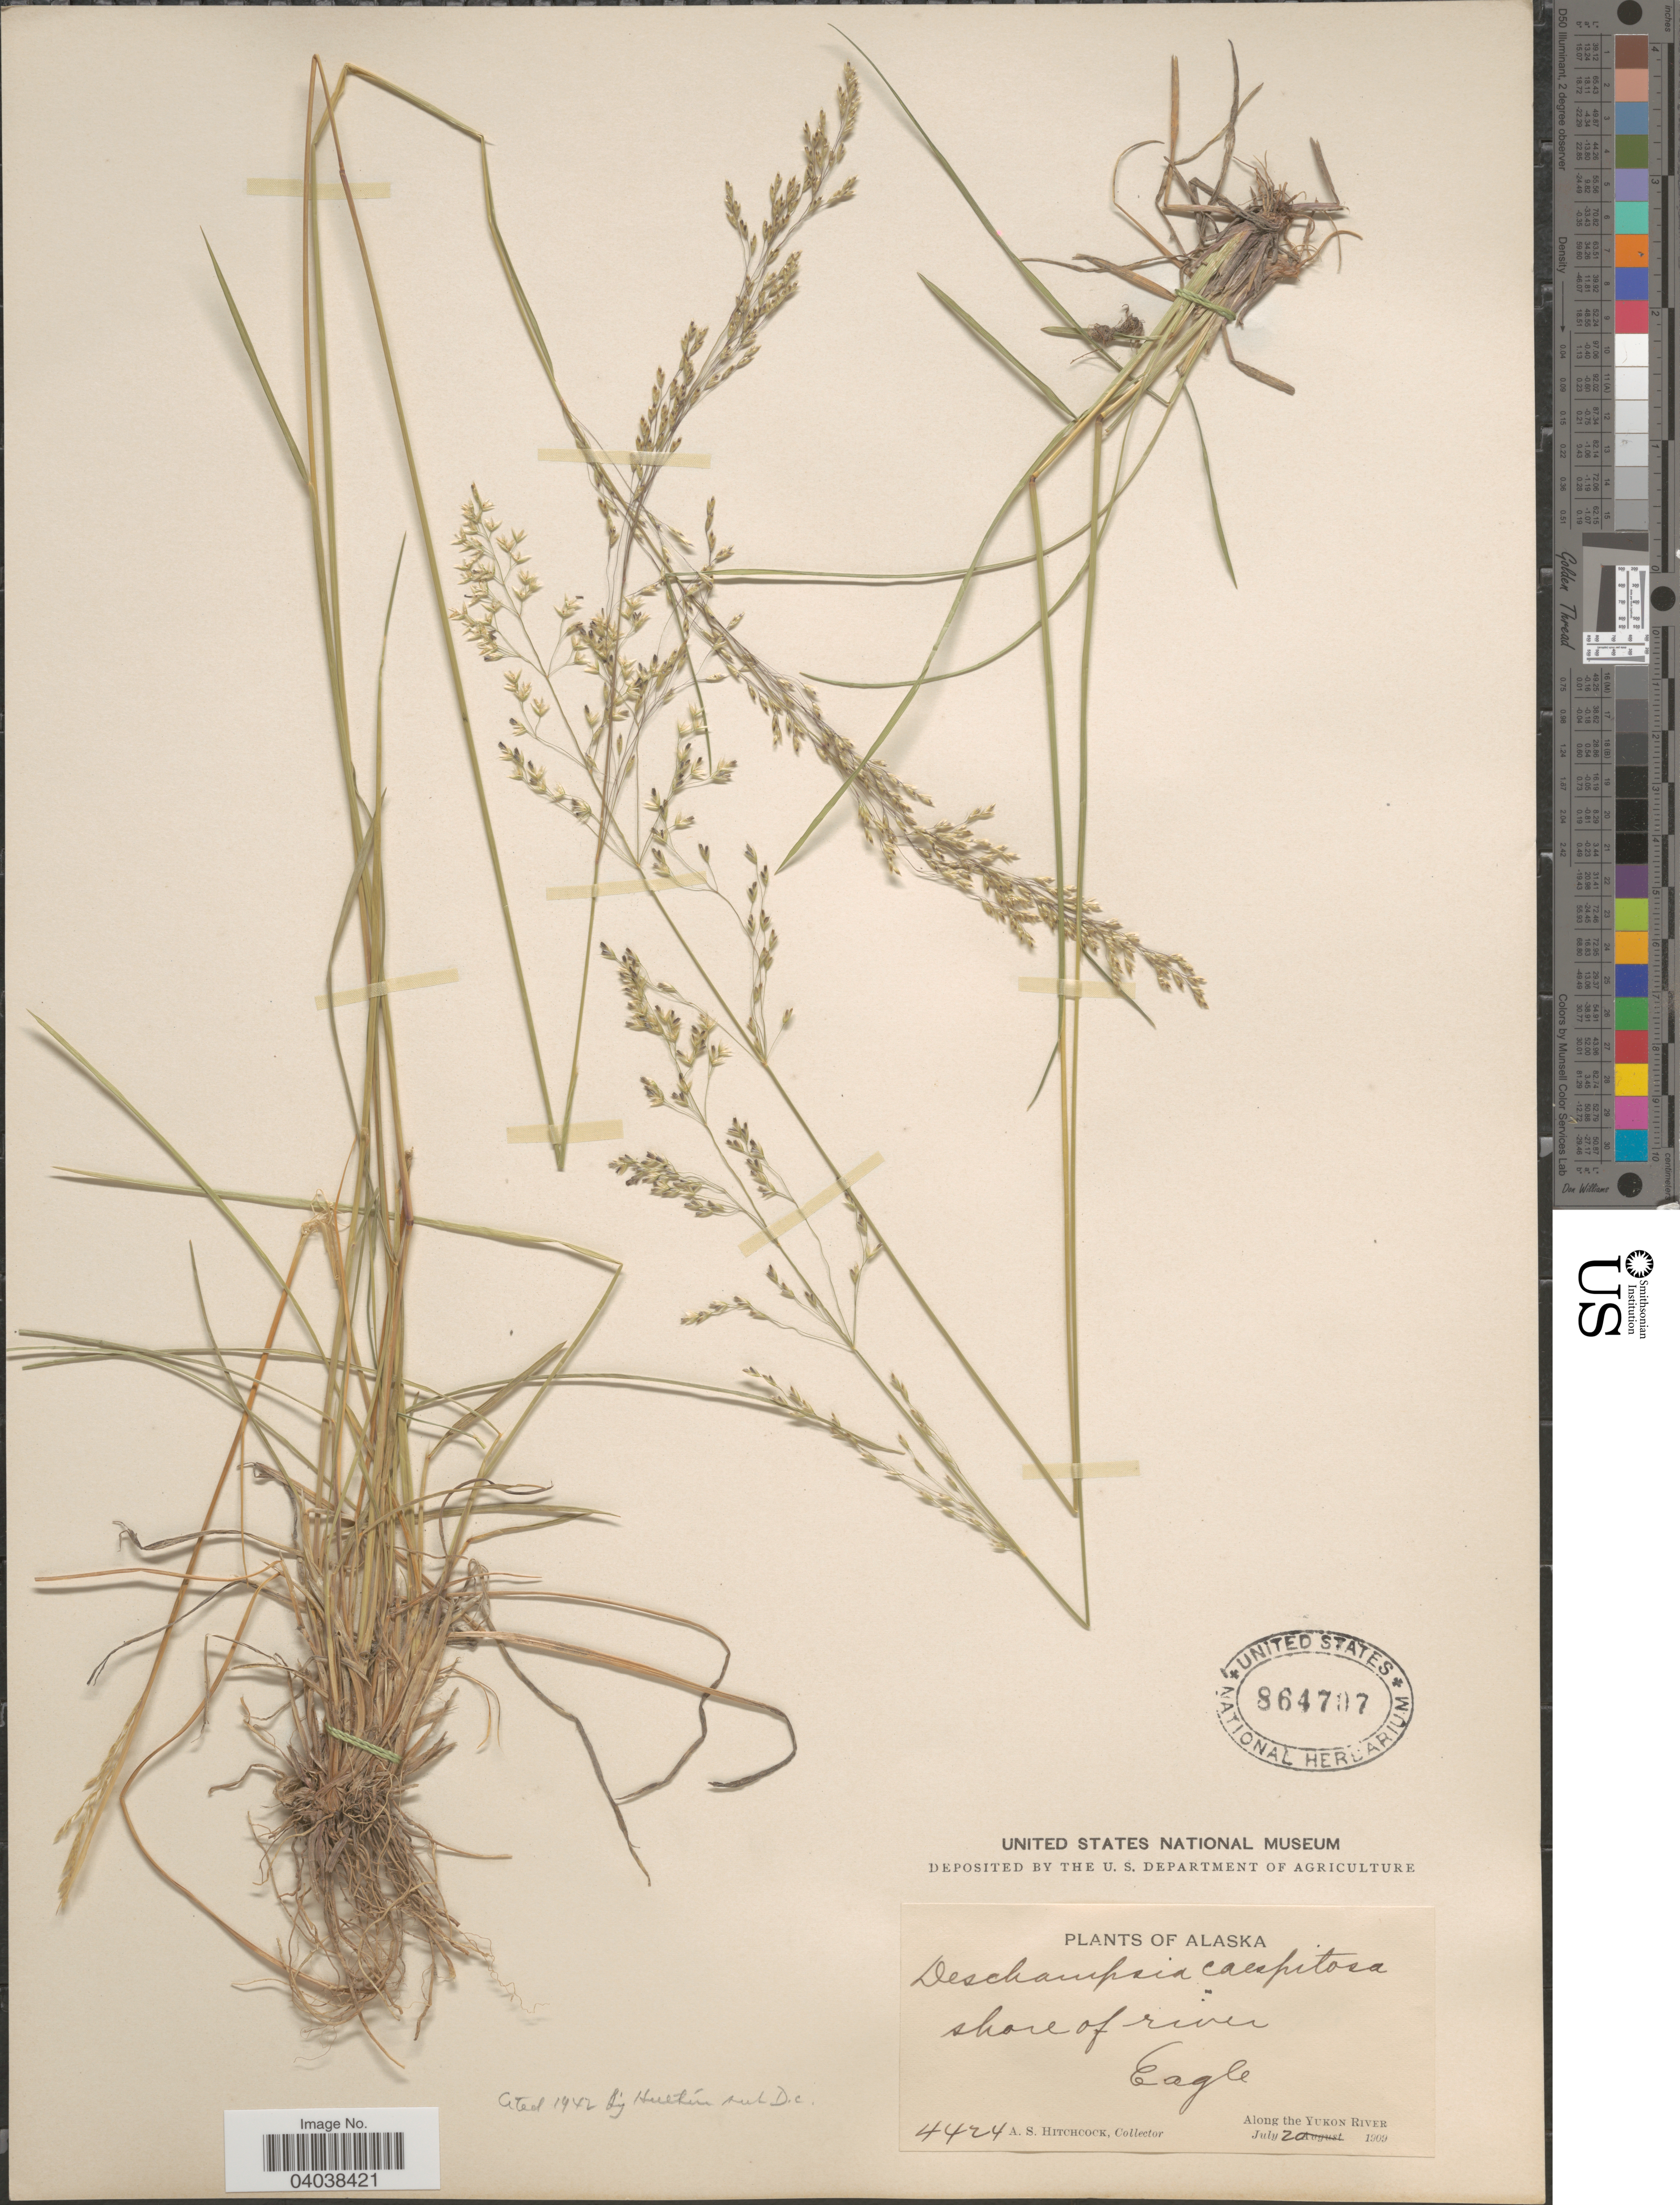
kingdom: Plantae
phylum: Tracheophyta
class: Liliopsida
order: Poales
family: Poaceae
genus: Deschampsia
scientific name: Deschampsia cespitosa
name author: (L.) P. Beauv.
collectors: A. S. Hitchcock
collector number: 4424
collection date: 1909-07-20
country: United States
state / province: Alaska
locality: Shore of river. Eagle. Along the Yukon River.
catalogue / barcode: US 864707